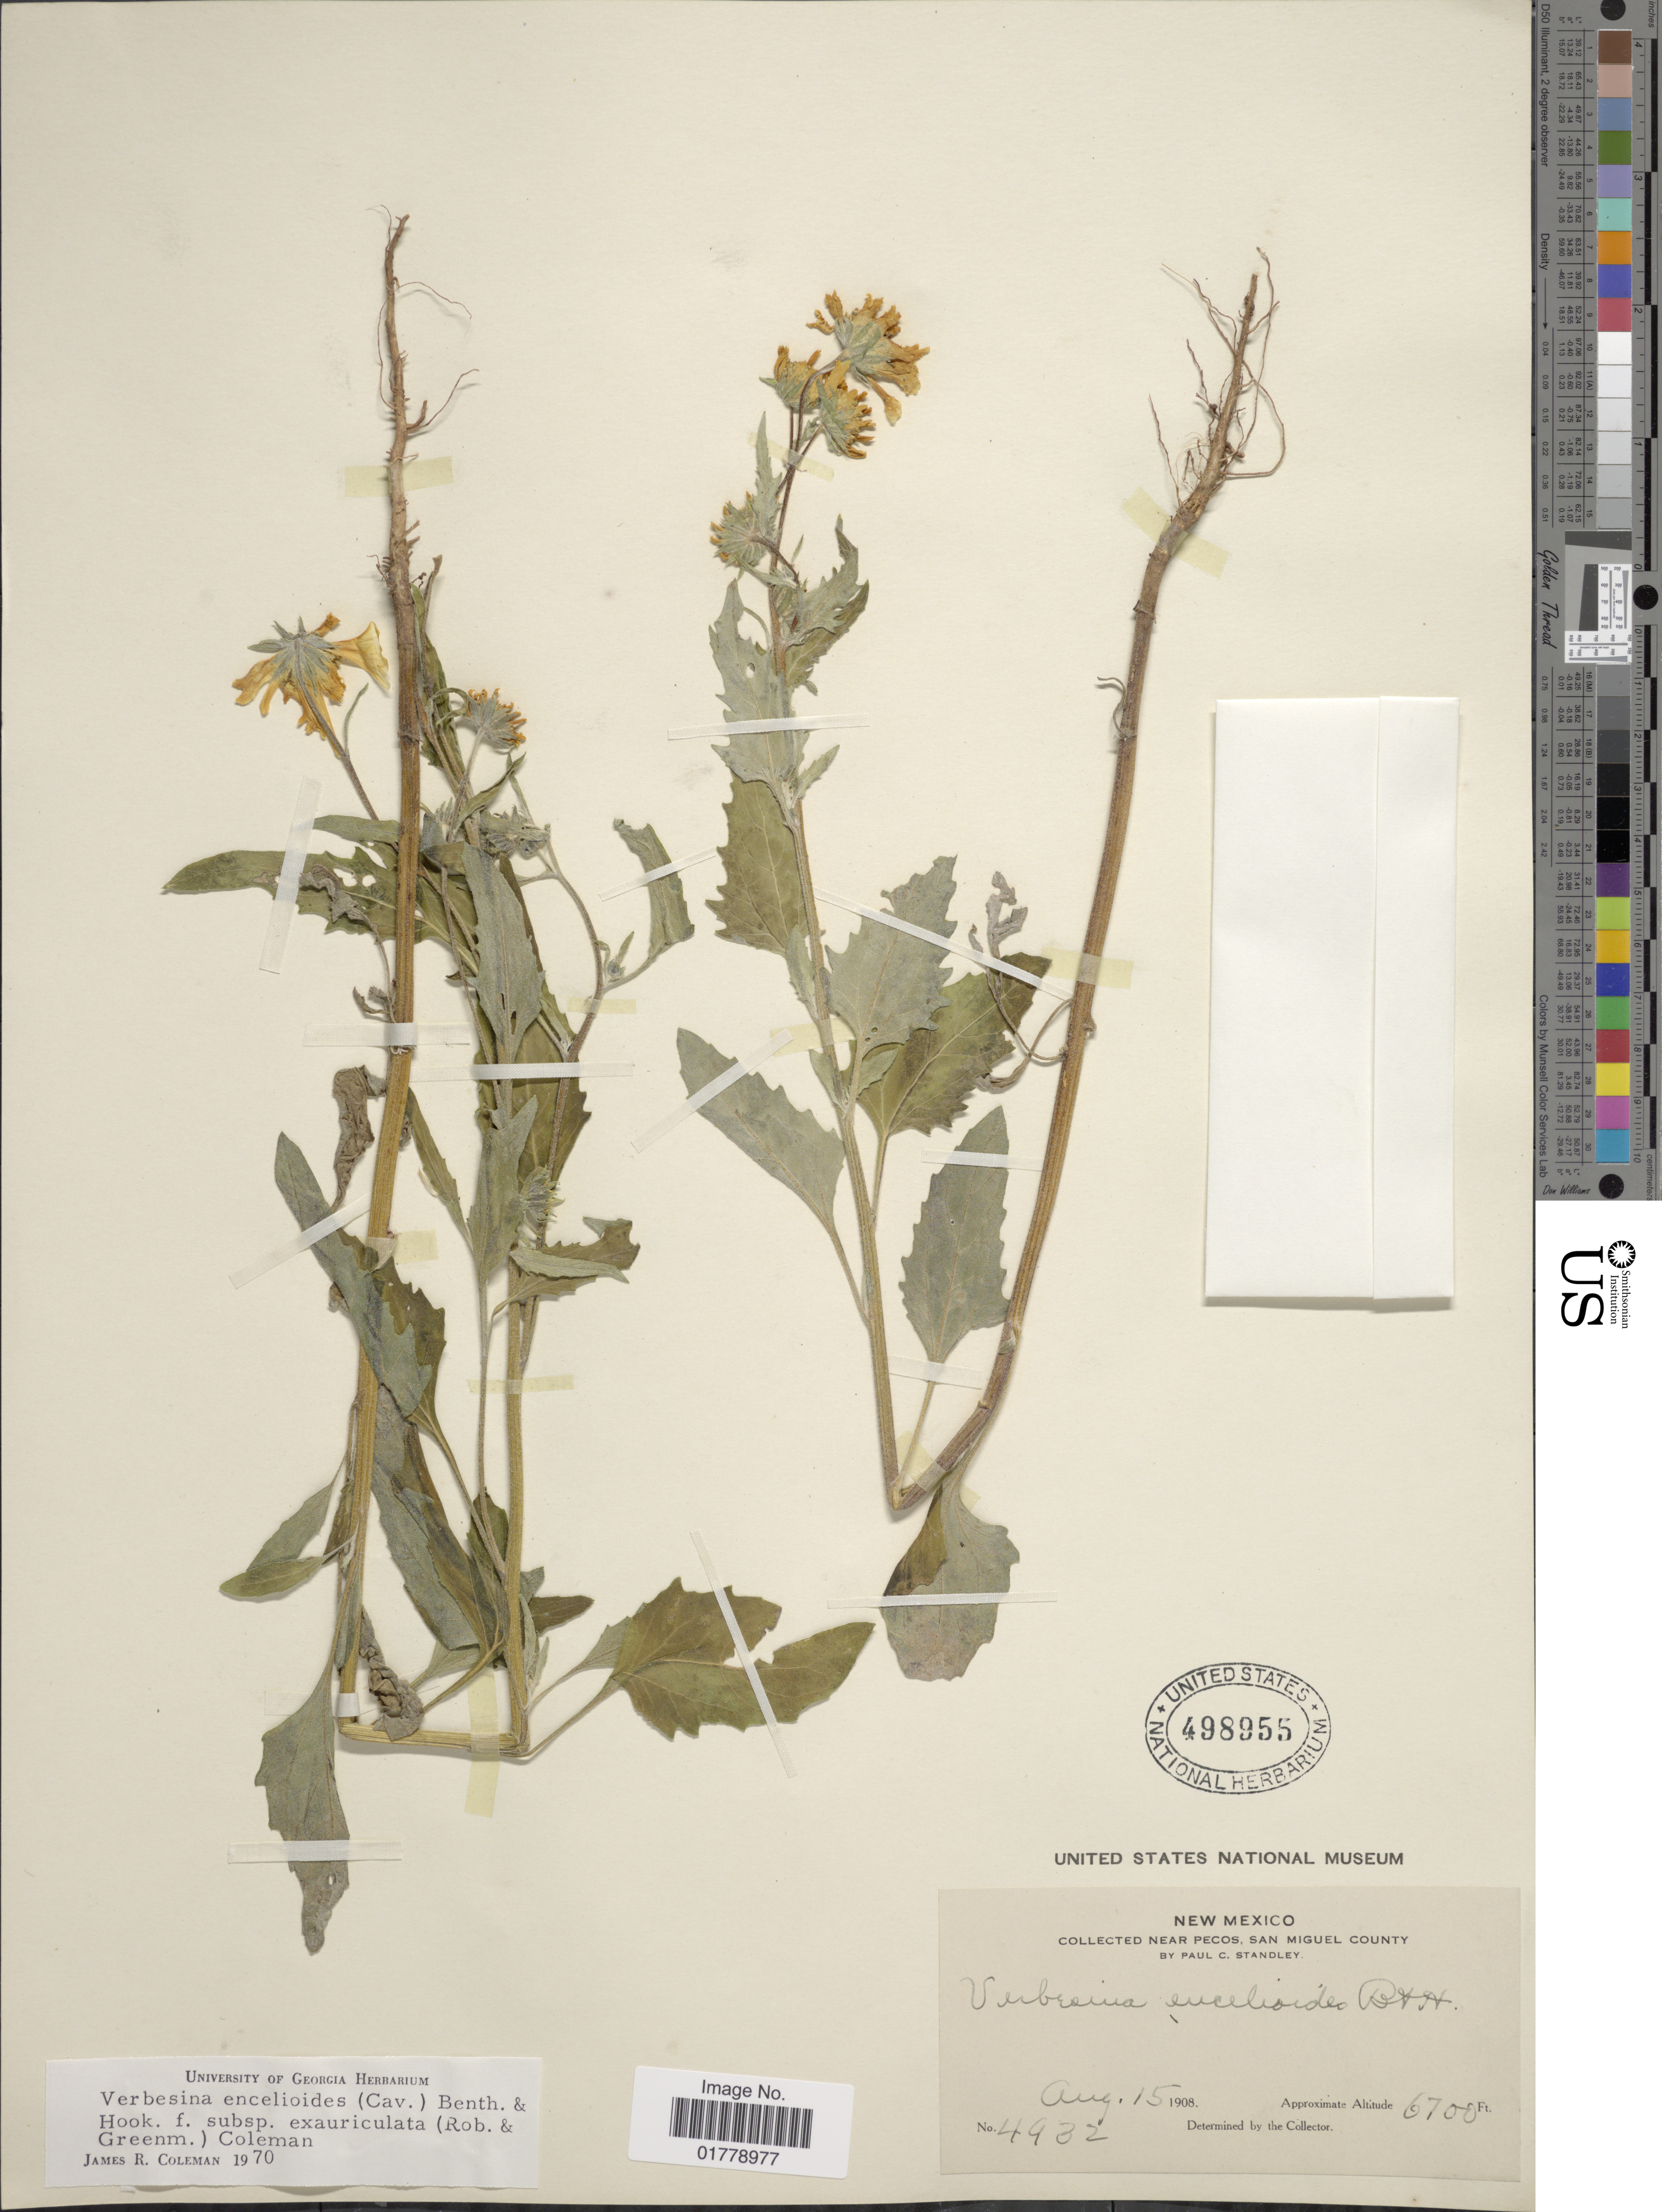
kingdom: Plantae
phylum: Tracheophyta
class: Magnoliopsida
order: Asterales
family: Asteraceae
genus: Verbesina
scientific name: Verbesina encelioides var. cana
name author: (B.L. Rob.) Greenm.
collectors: P. C. Standley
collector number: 4932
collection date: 1908-08-15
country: United States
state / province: New Mexico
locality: Near Pecos, San Miguel County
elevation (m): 2042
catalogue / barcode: US 498955